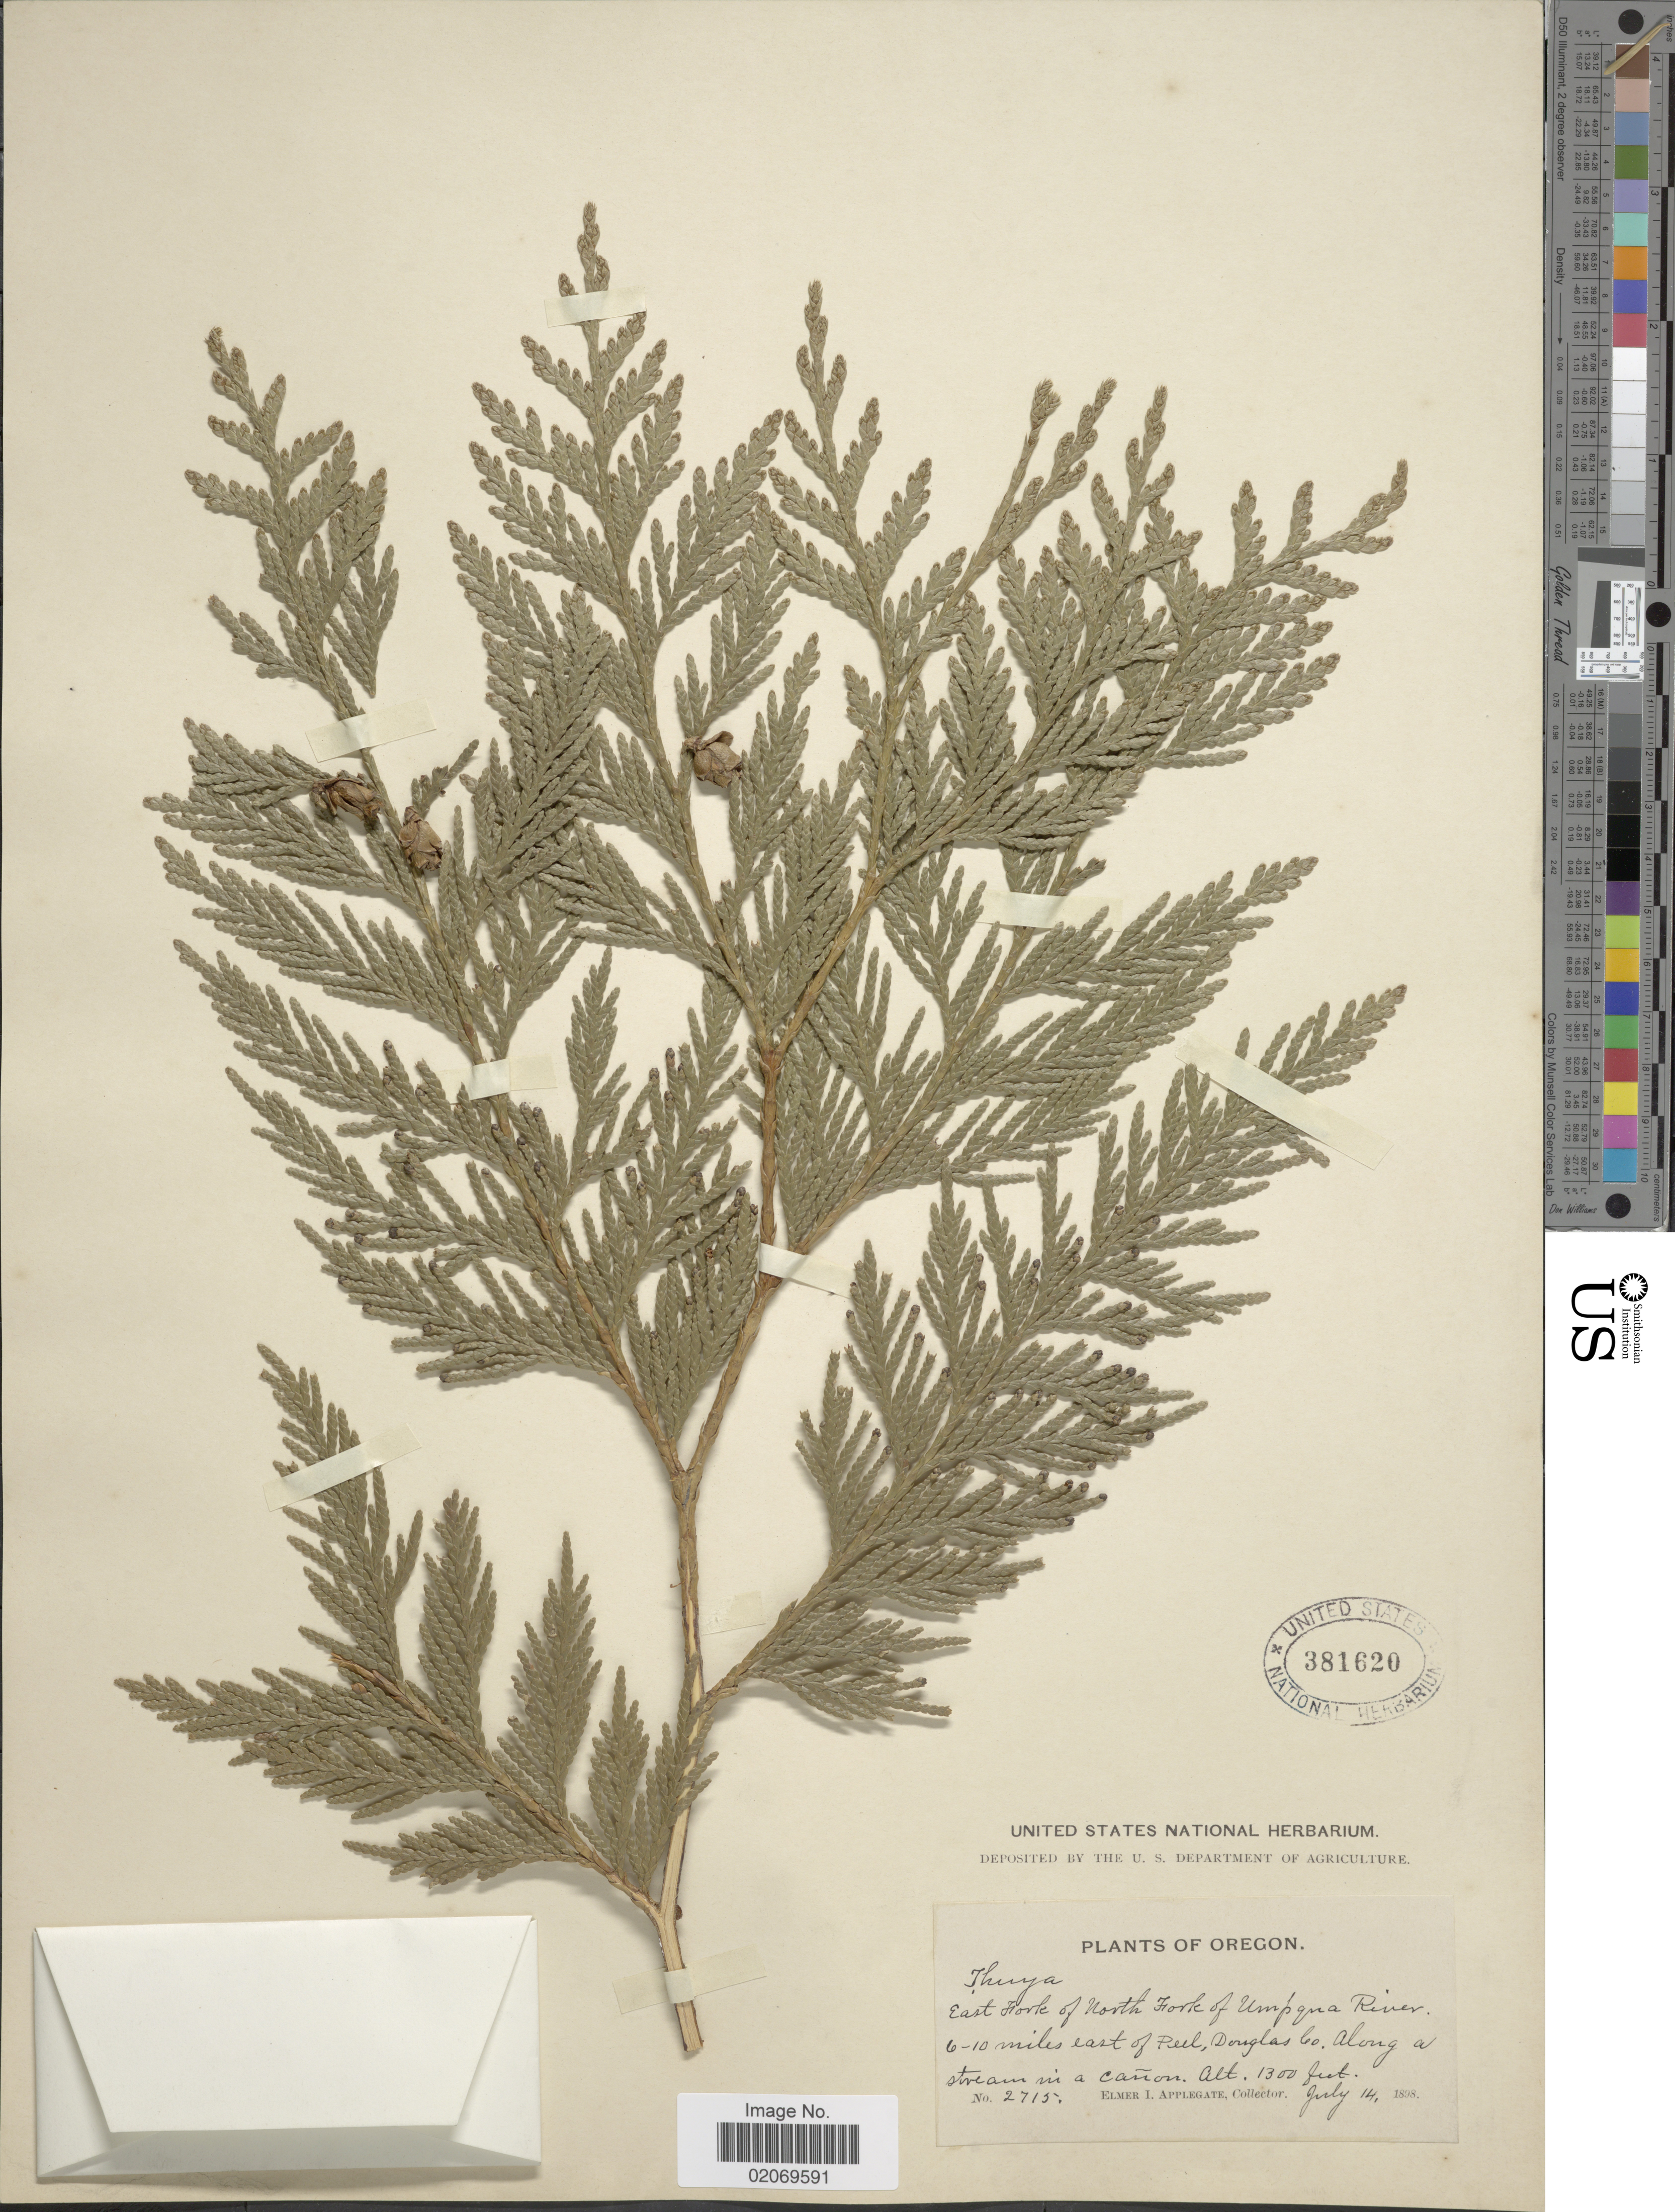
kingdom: Plantae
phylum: Tracheophyta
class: Pinopsida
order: Pinales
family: Cupressaceae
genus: Thuja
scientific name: Thuja plicata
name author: Donn & D. Don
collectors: E. I. Applegate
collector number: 2715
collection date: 1898-07-14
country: United States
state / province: Oregon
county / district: Douglas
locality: East Fork of North of Umpqna River. 6-10 miles east of Peel, Douglas Co. Along a stream in a cañon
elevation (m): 396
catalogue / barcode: US 381620